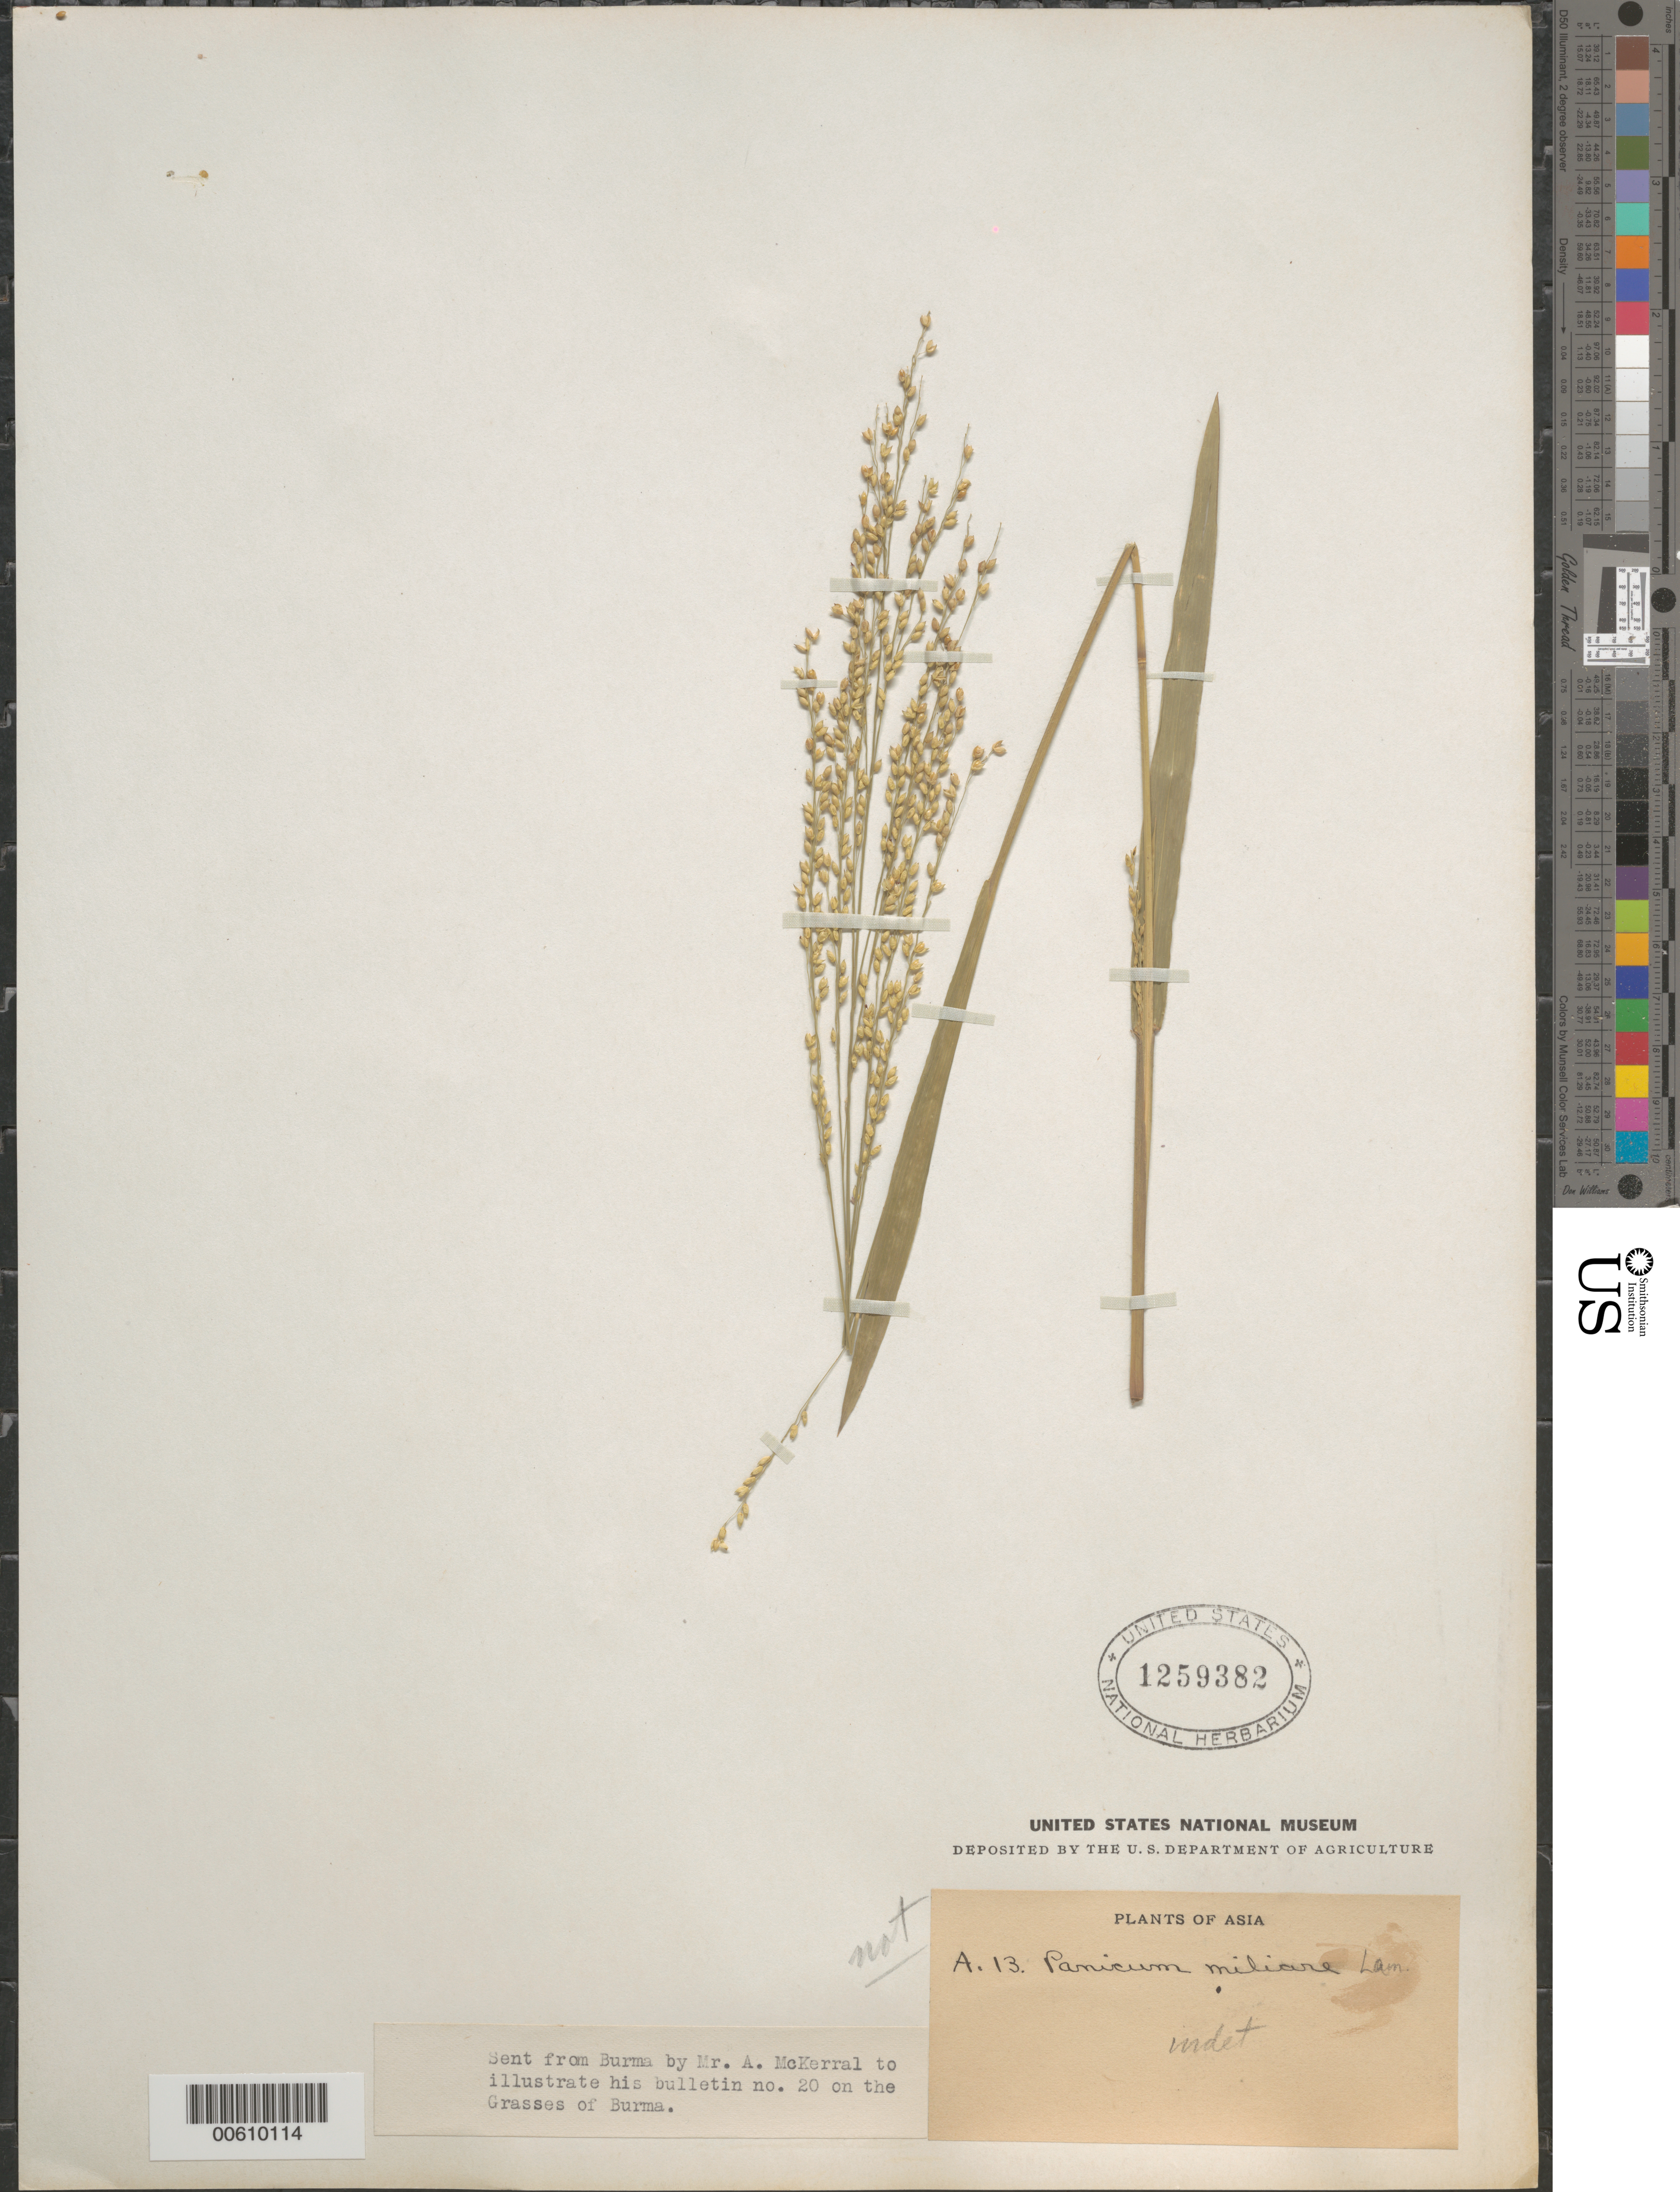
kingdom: Plantae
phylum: Tracheophyta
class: Liliopsida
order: Poales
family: Poaceae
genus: Panicum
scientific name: Panicum miliare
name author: Lam.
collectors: A. McKerral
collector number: A 13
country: Myanmar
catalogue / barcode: US 1259382